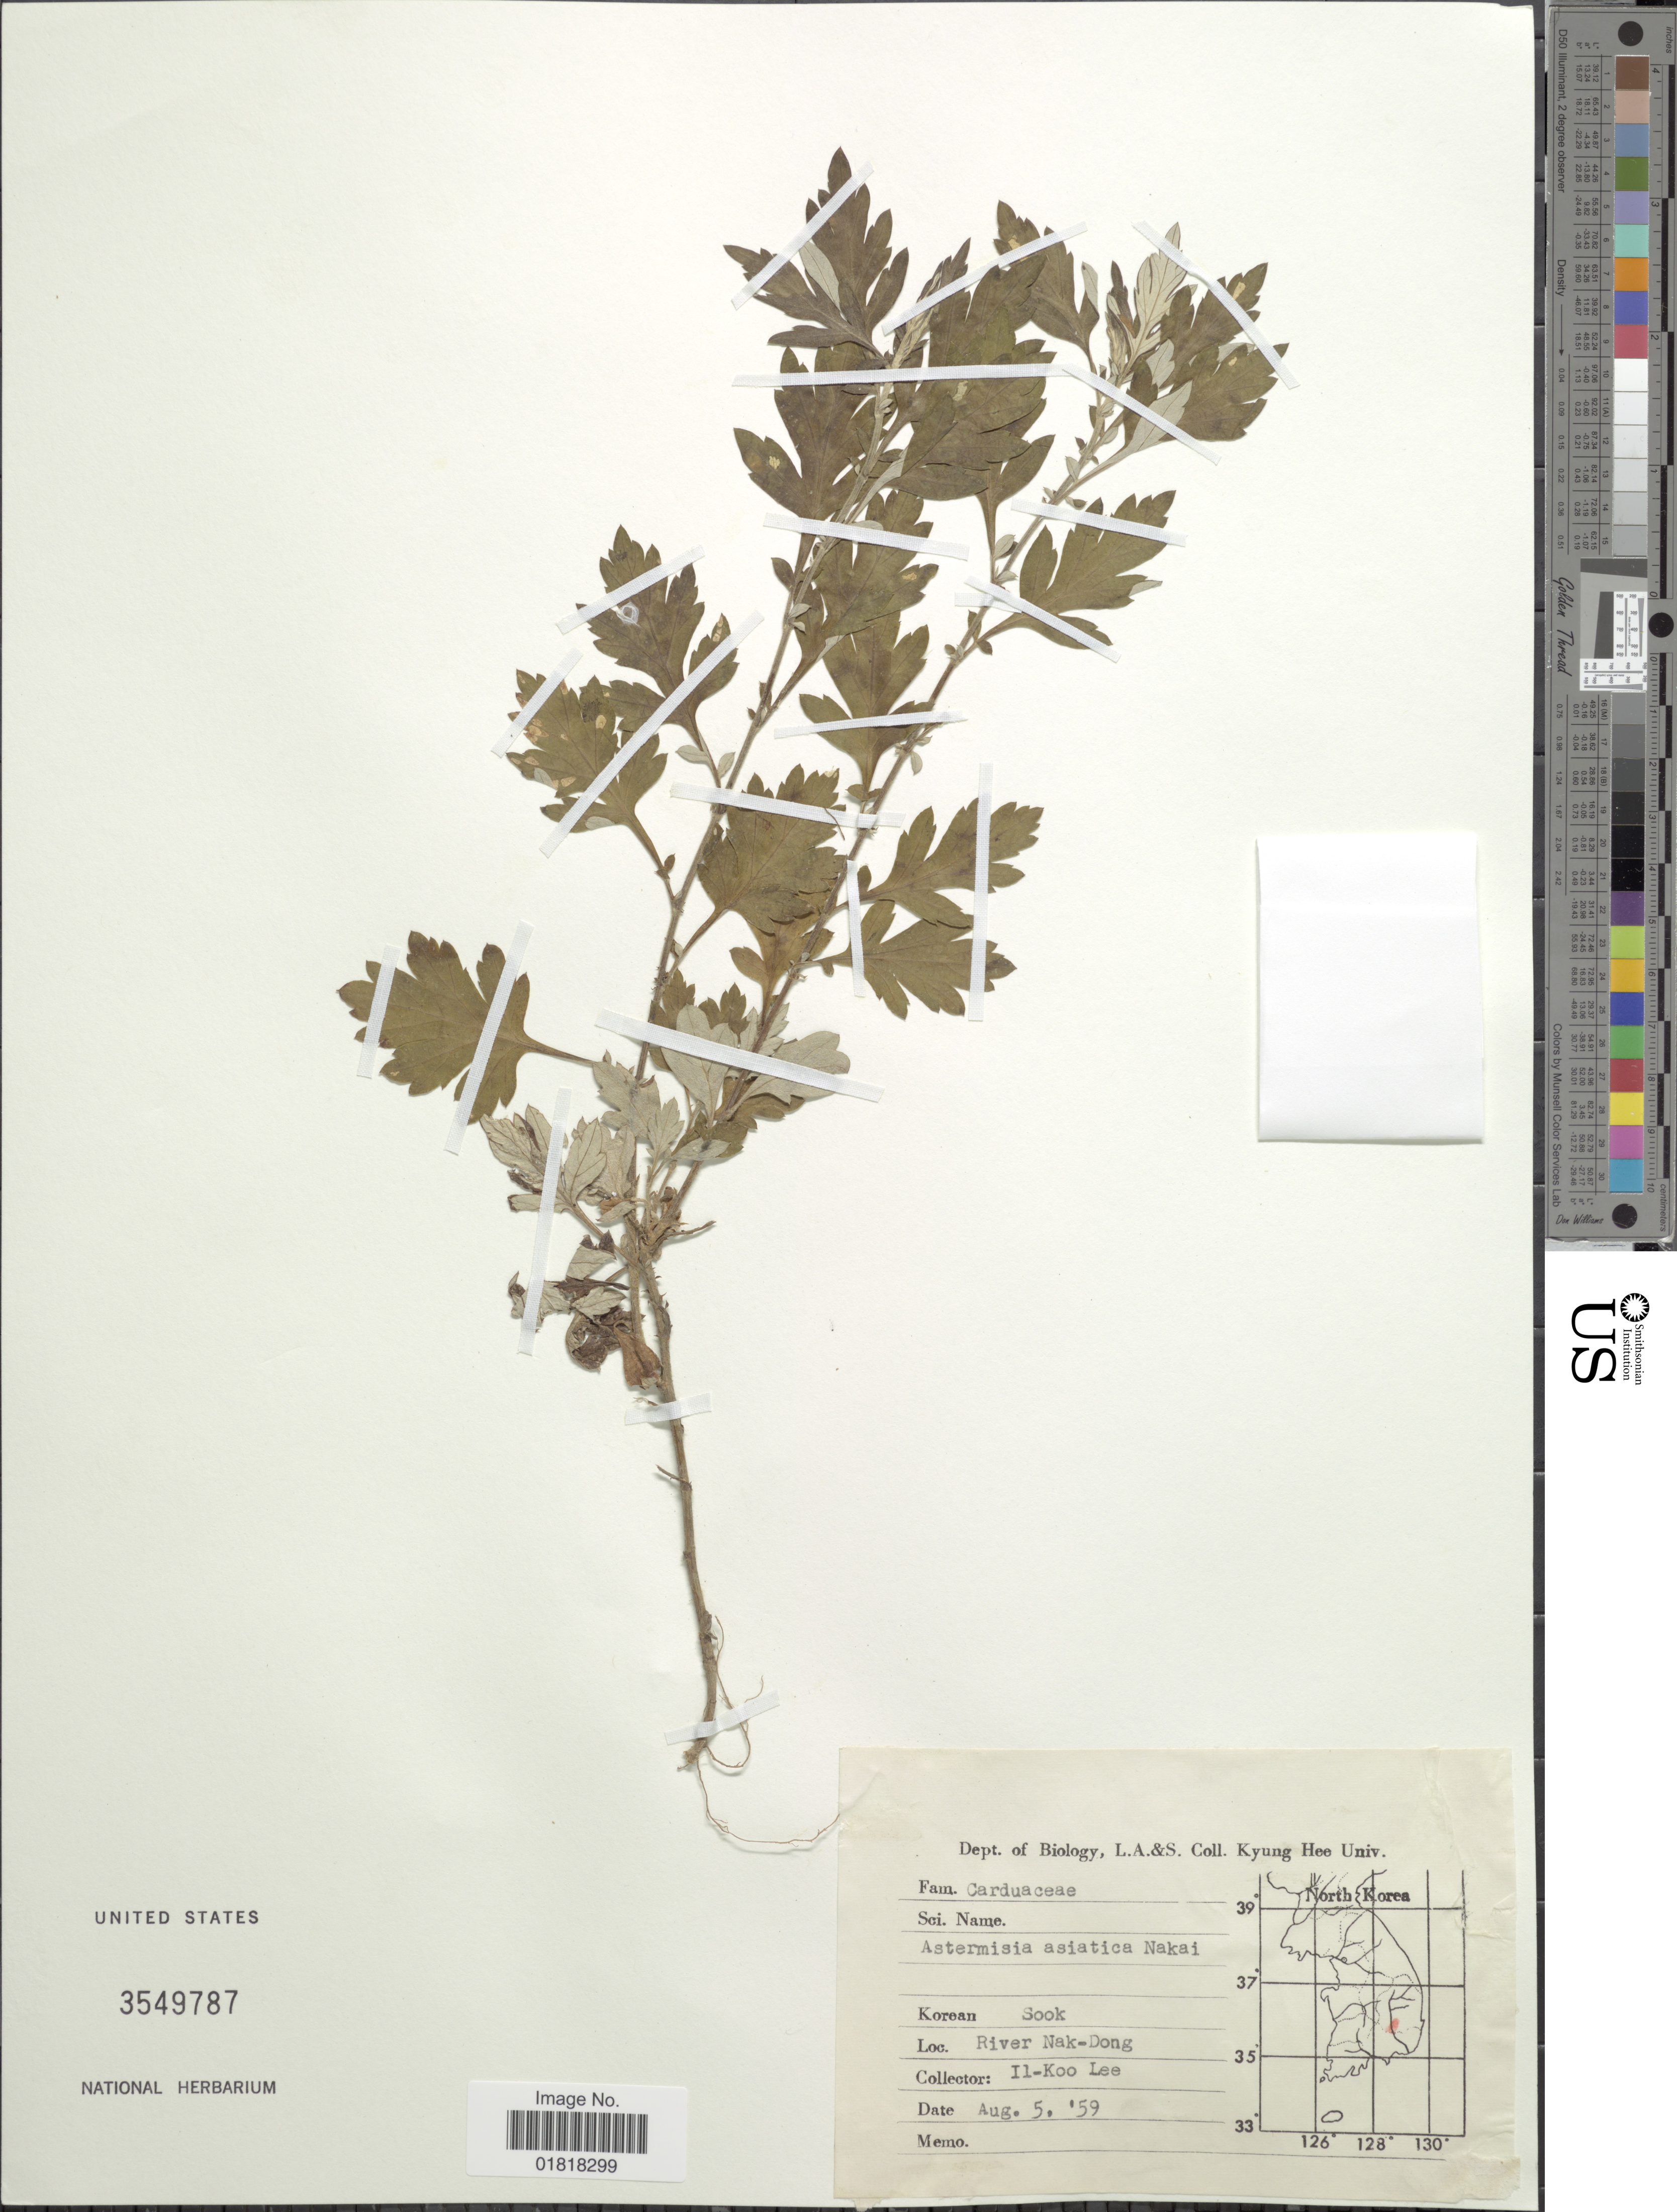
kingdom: Plantae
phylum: Tracheophyta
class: Magnoliopsida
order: Asterales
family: Asteraceae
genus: Artemisia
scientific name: Artemisia asiatica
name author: Nakai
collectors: I. Lee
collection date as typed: Transcribed d/m/y: 5/8/59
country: South Korea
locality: Korean Sook, River Nak-Dong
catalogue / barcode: US 3549787